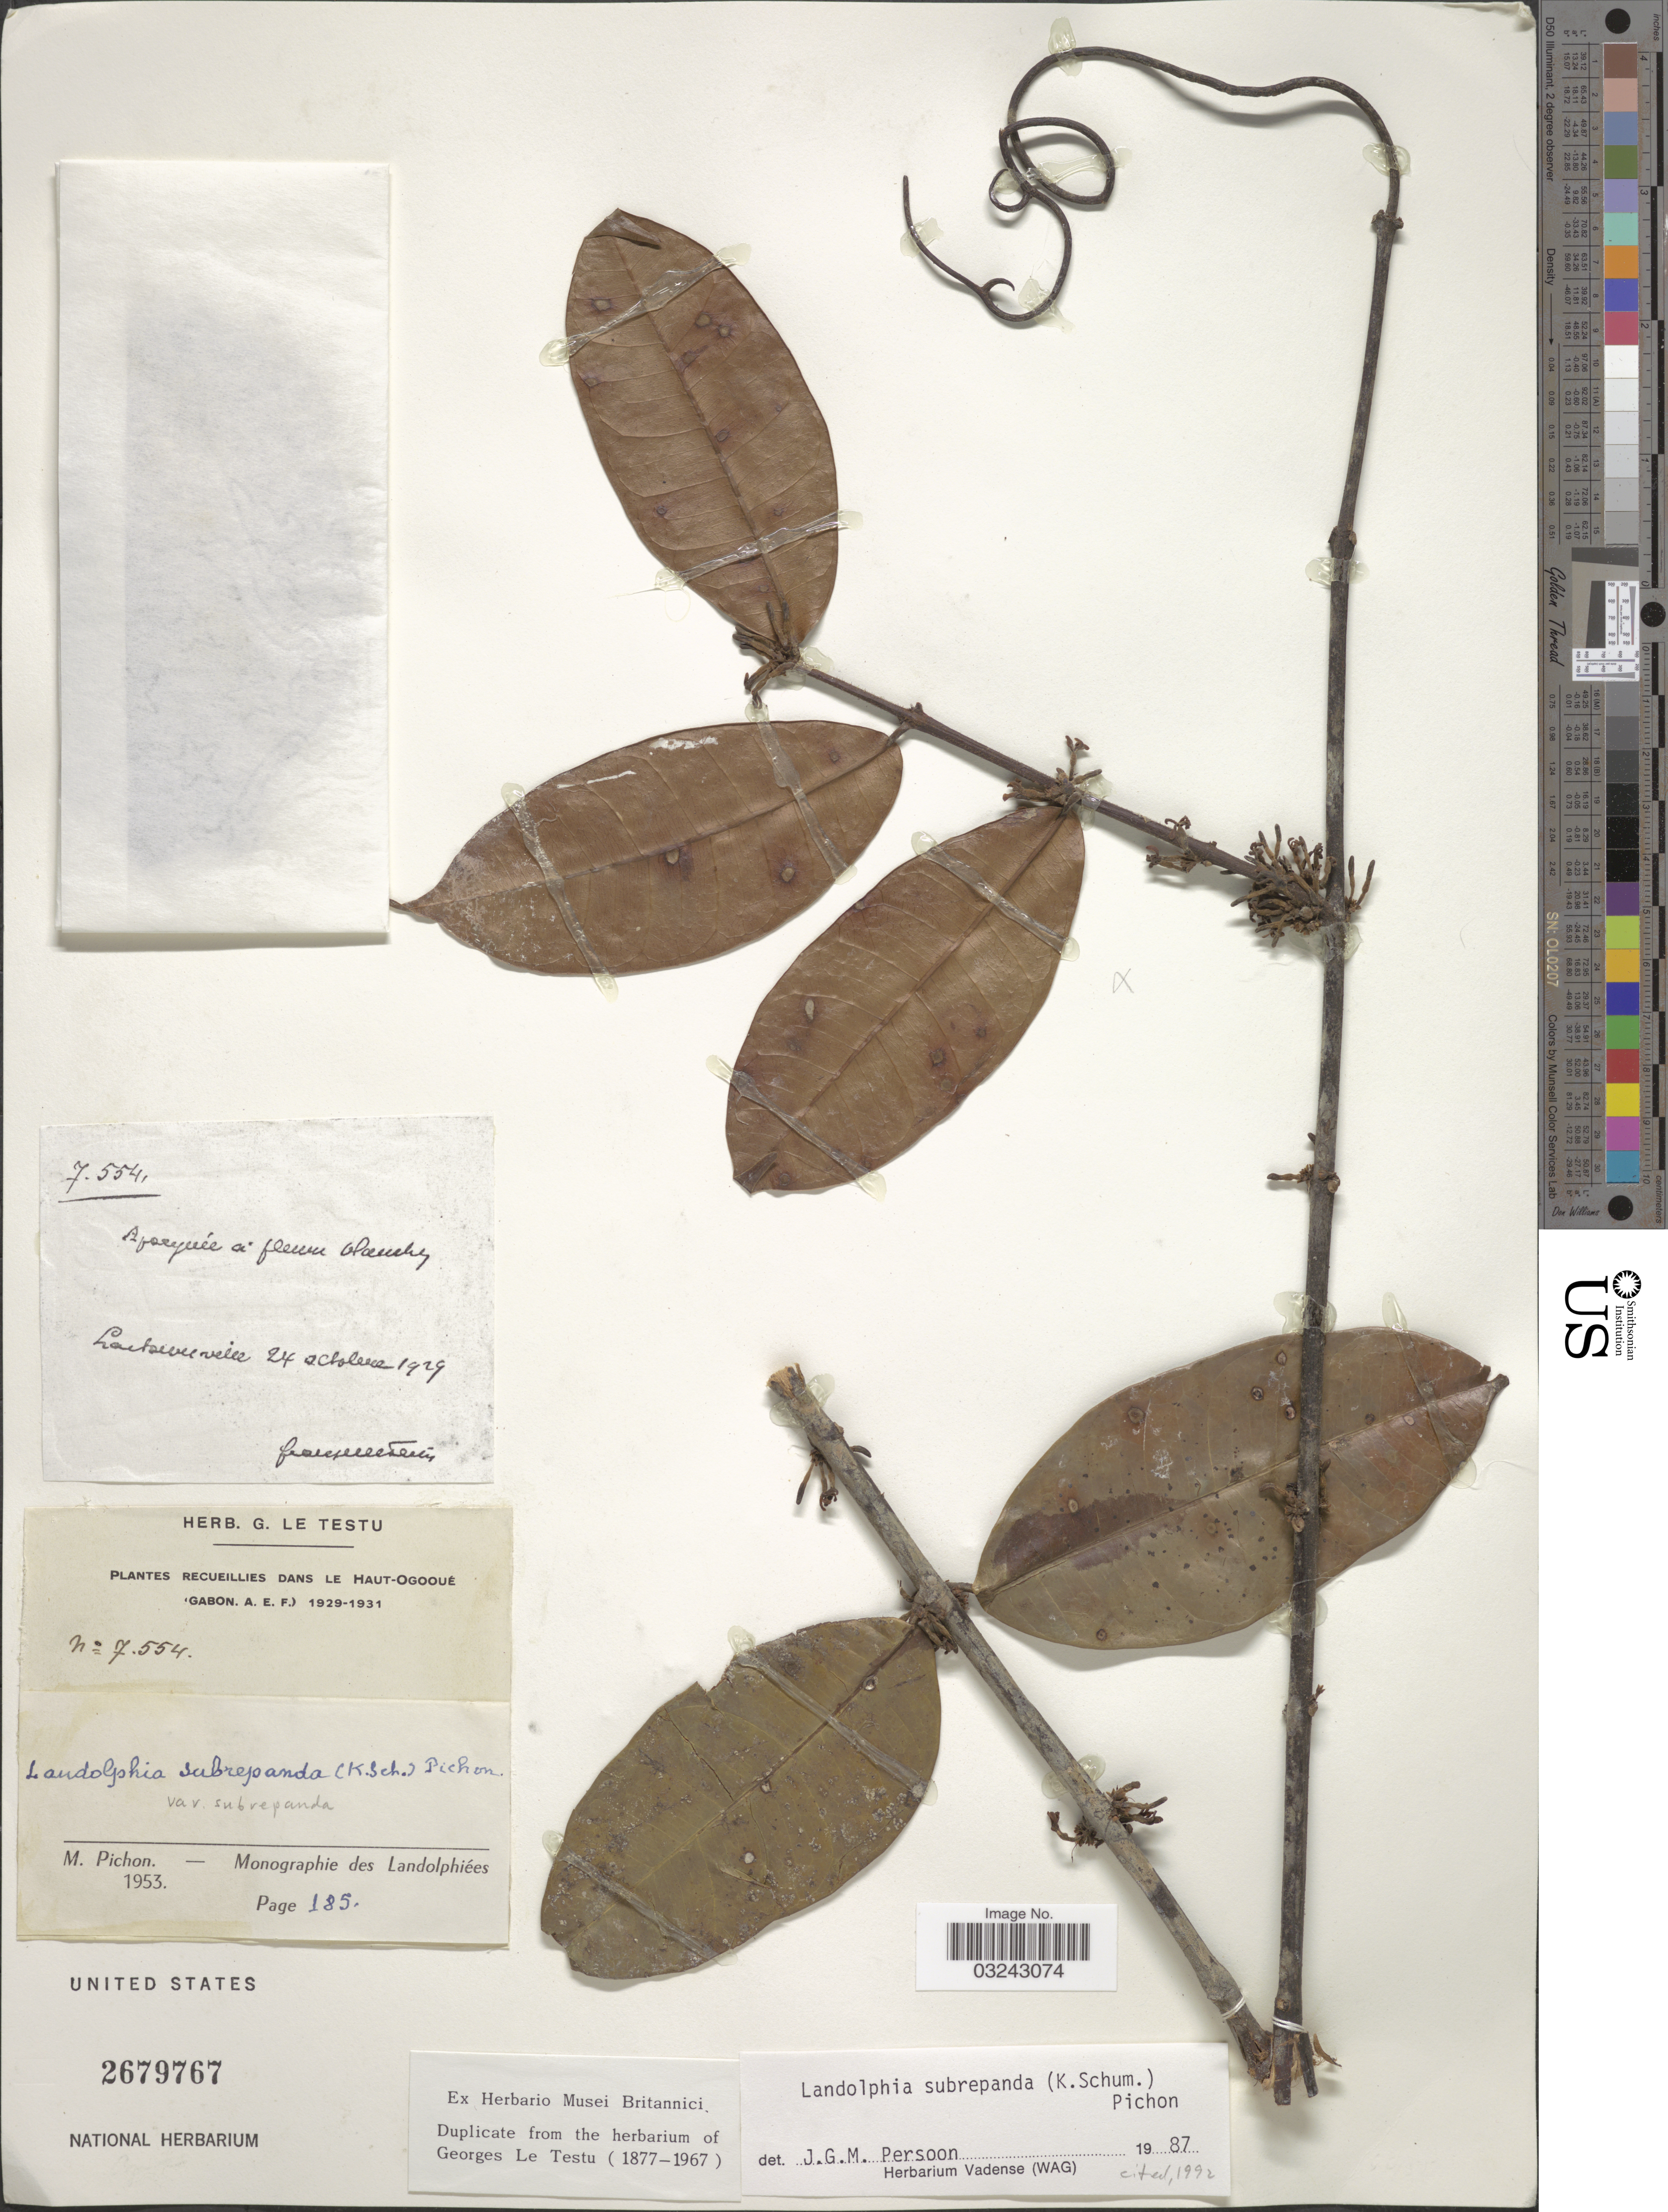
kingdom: Plantae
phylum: Tracheophyta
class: Magnoliopsida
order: Gentianales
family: Apocynaceae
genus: Landolphia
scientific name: Landolphia subrepanda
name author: (K. Schum.) Pichon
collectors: G. Le Testu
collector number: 7554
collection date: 1929-10-24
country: Gabon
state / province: Haut-Ogooue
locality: Lautserville.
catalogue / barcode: US 2679767